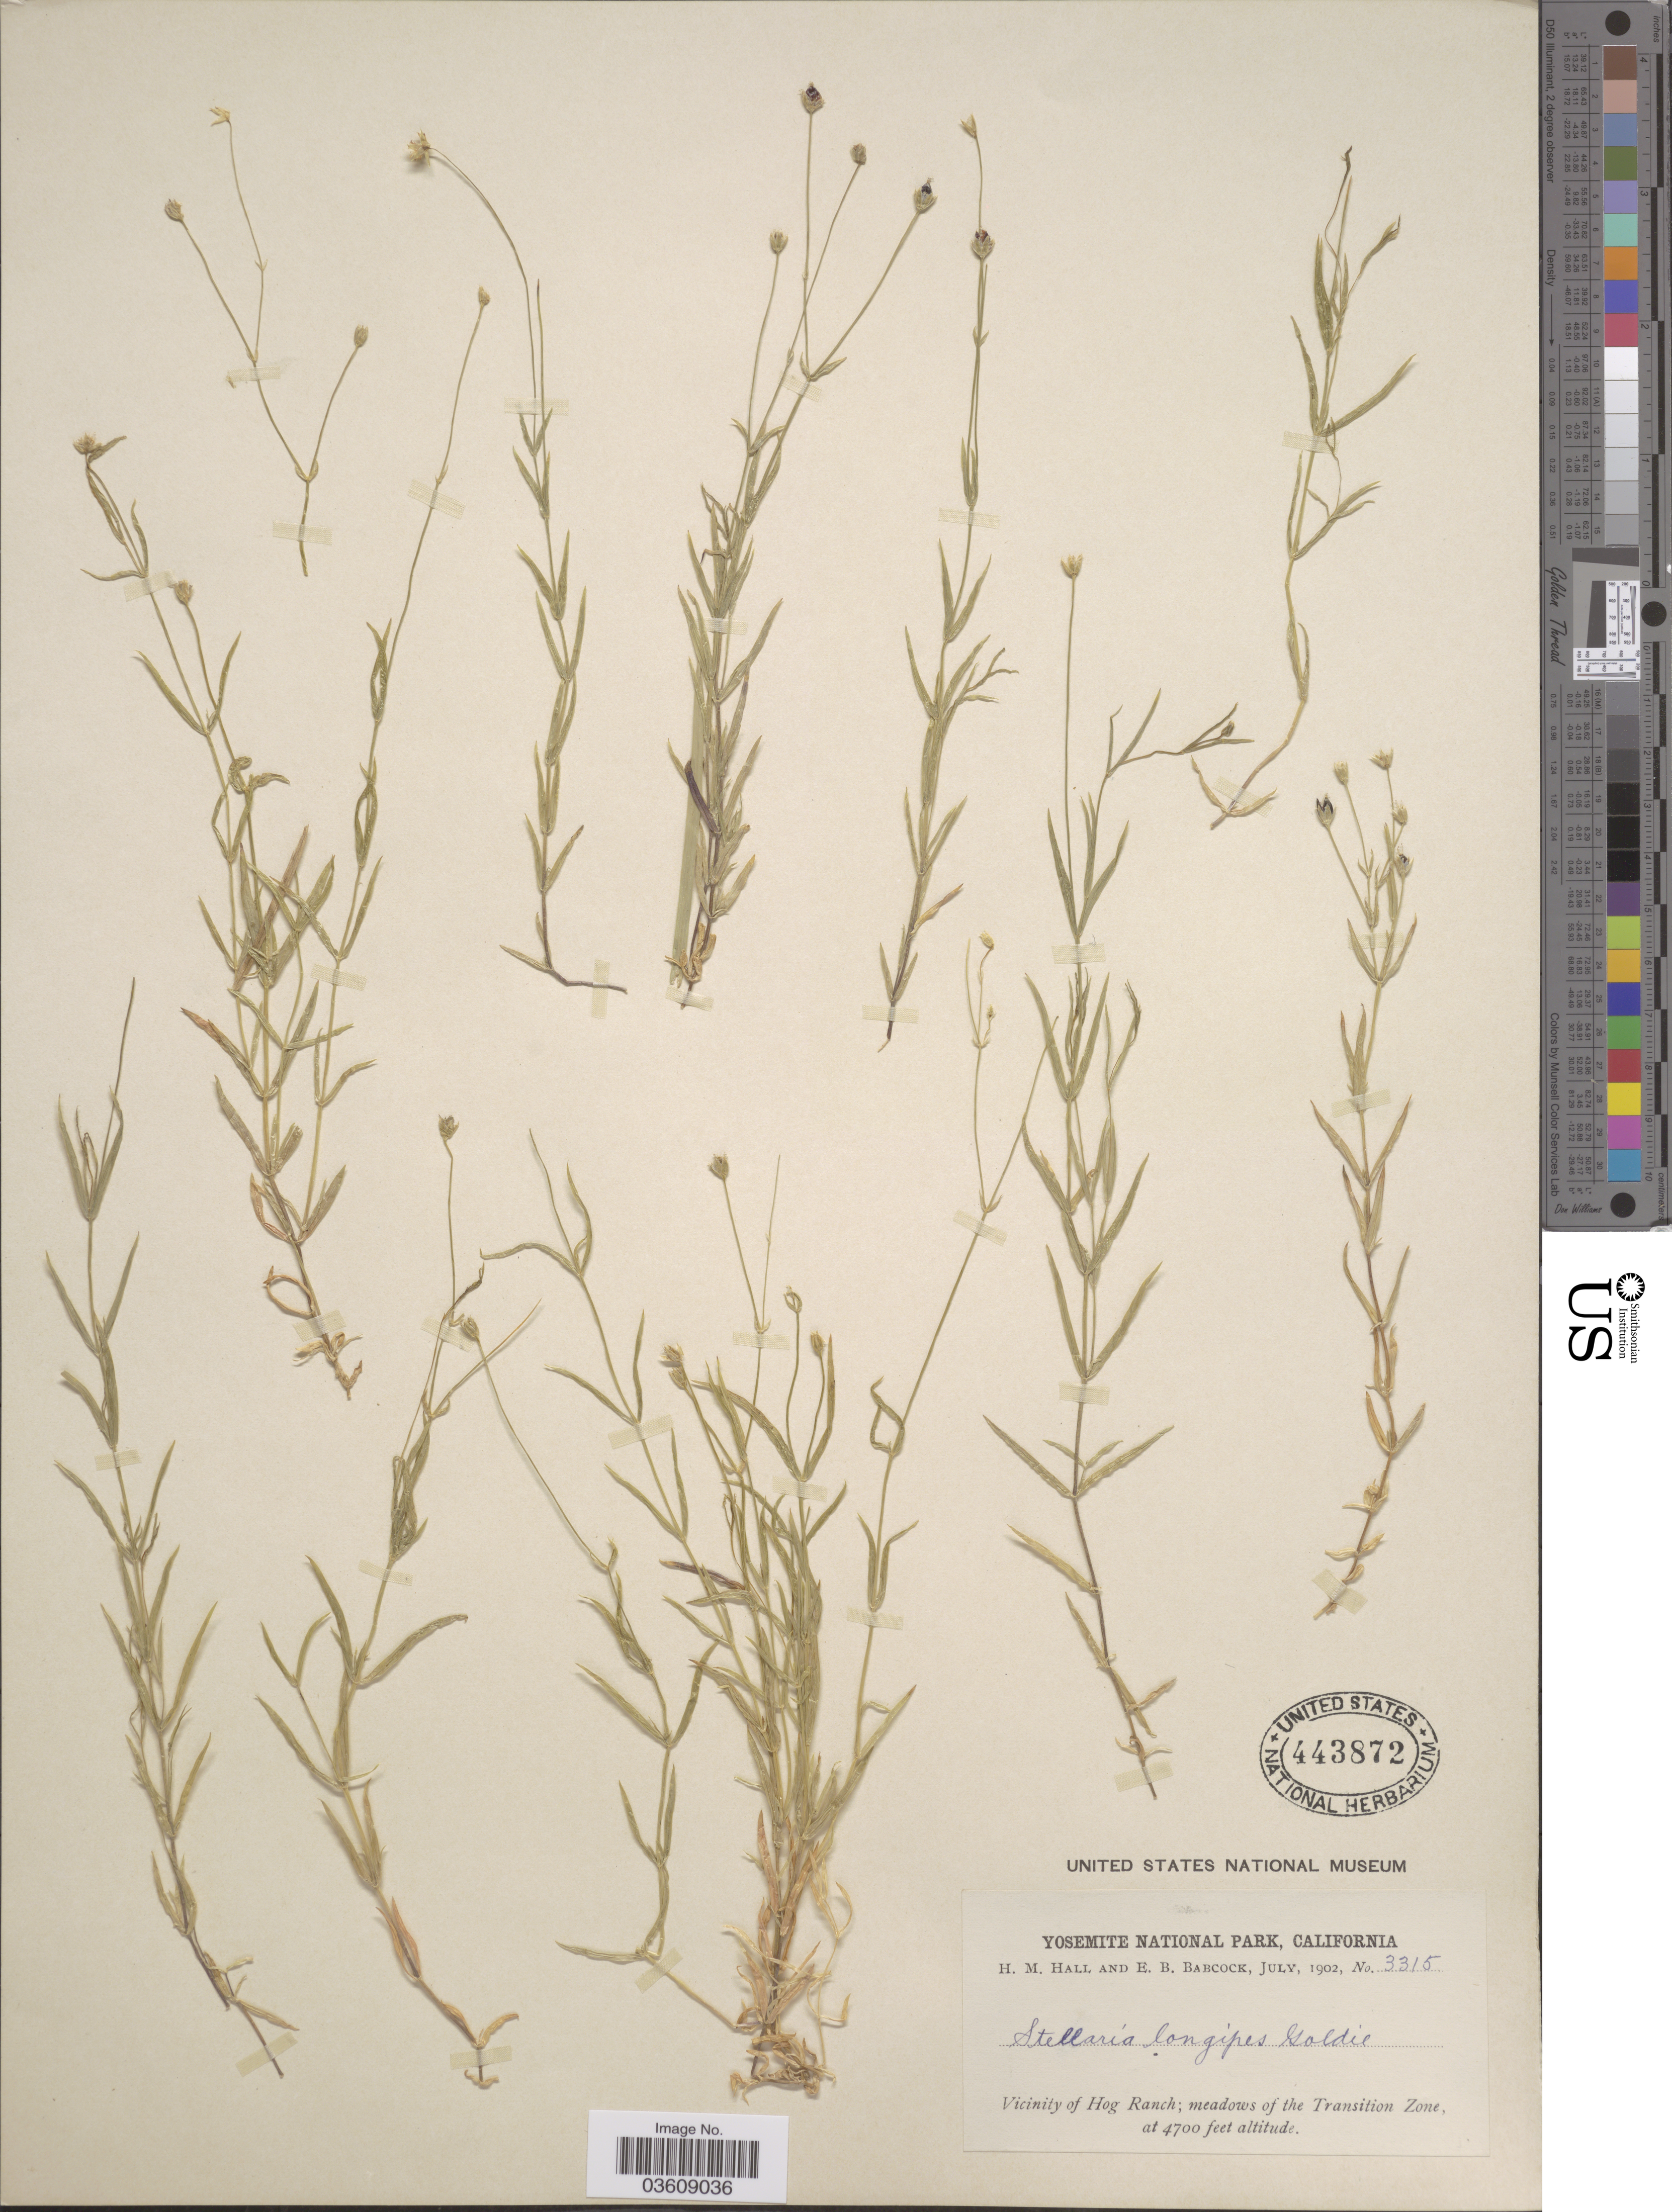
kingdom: Plantae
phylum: Tracheophyta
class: Magnoliopsida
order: Caryophyllales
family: Caryophyllaceae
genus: Stellaria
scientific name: Stellaria longipes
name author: Goldie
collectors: H. M. Hall & E. B. Babcock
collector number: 3315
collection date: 1902-07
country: United States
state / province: California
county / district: Mariposa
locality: Yosemite National Park. Vicinity of Hog Ranch; meadows of the Transition Zone.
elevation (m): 1433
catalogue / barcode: US 443872